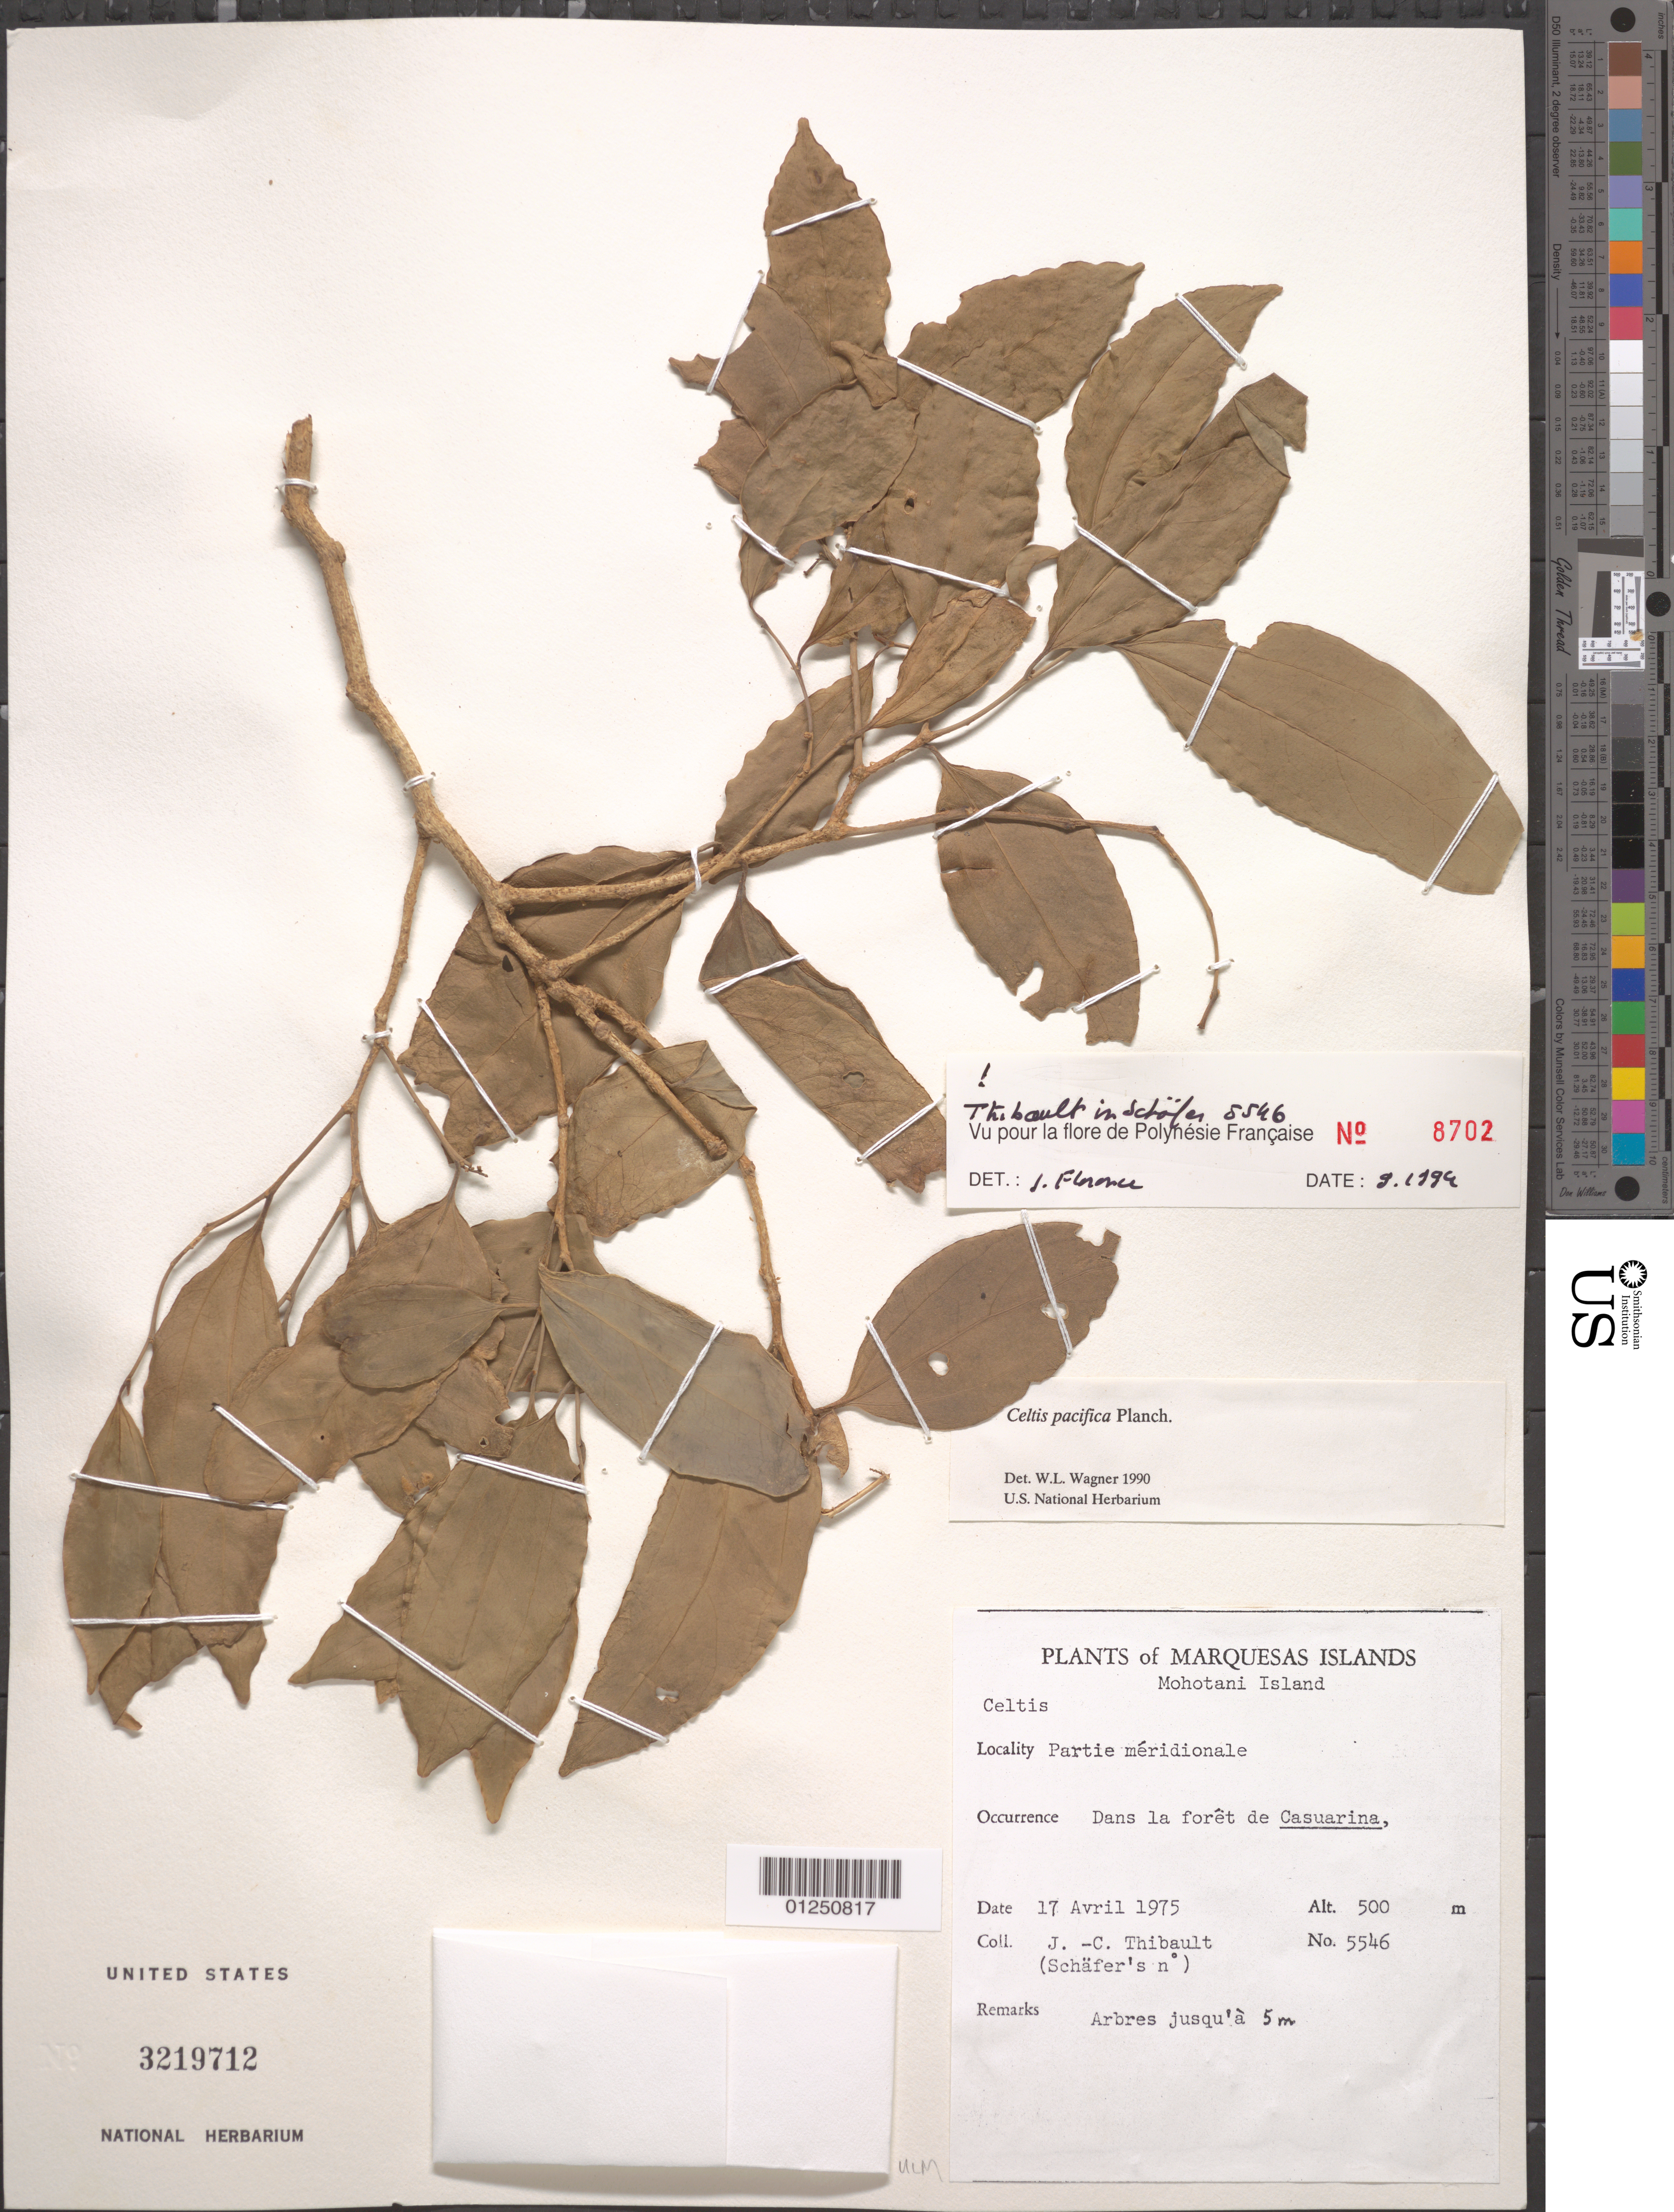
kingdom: Plantae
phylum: Tracheophyta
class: Magnoliopsida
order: Rosales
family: Cannabaceae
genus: Celtis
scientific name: Celtis pacifica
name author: Planch.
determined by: Wagner, W. L., (BOT), Smithsonian Institution - National Museum of Natural History (UNITED STATES)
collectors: P. A. Schäfer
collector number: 5546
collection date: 1975-04-17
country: French Polynesia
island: Mohotani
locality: partie méridionale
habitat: Dans la forêt de Casuarina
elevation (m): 500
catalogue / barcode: US 3219712